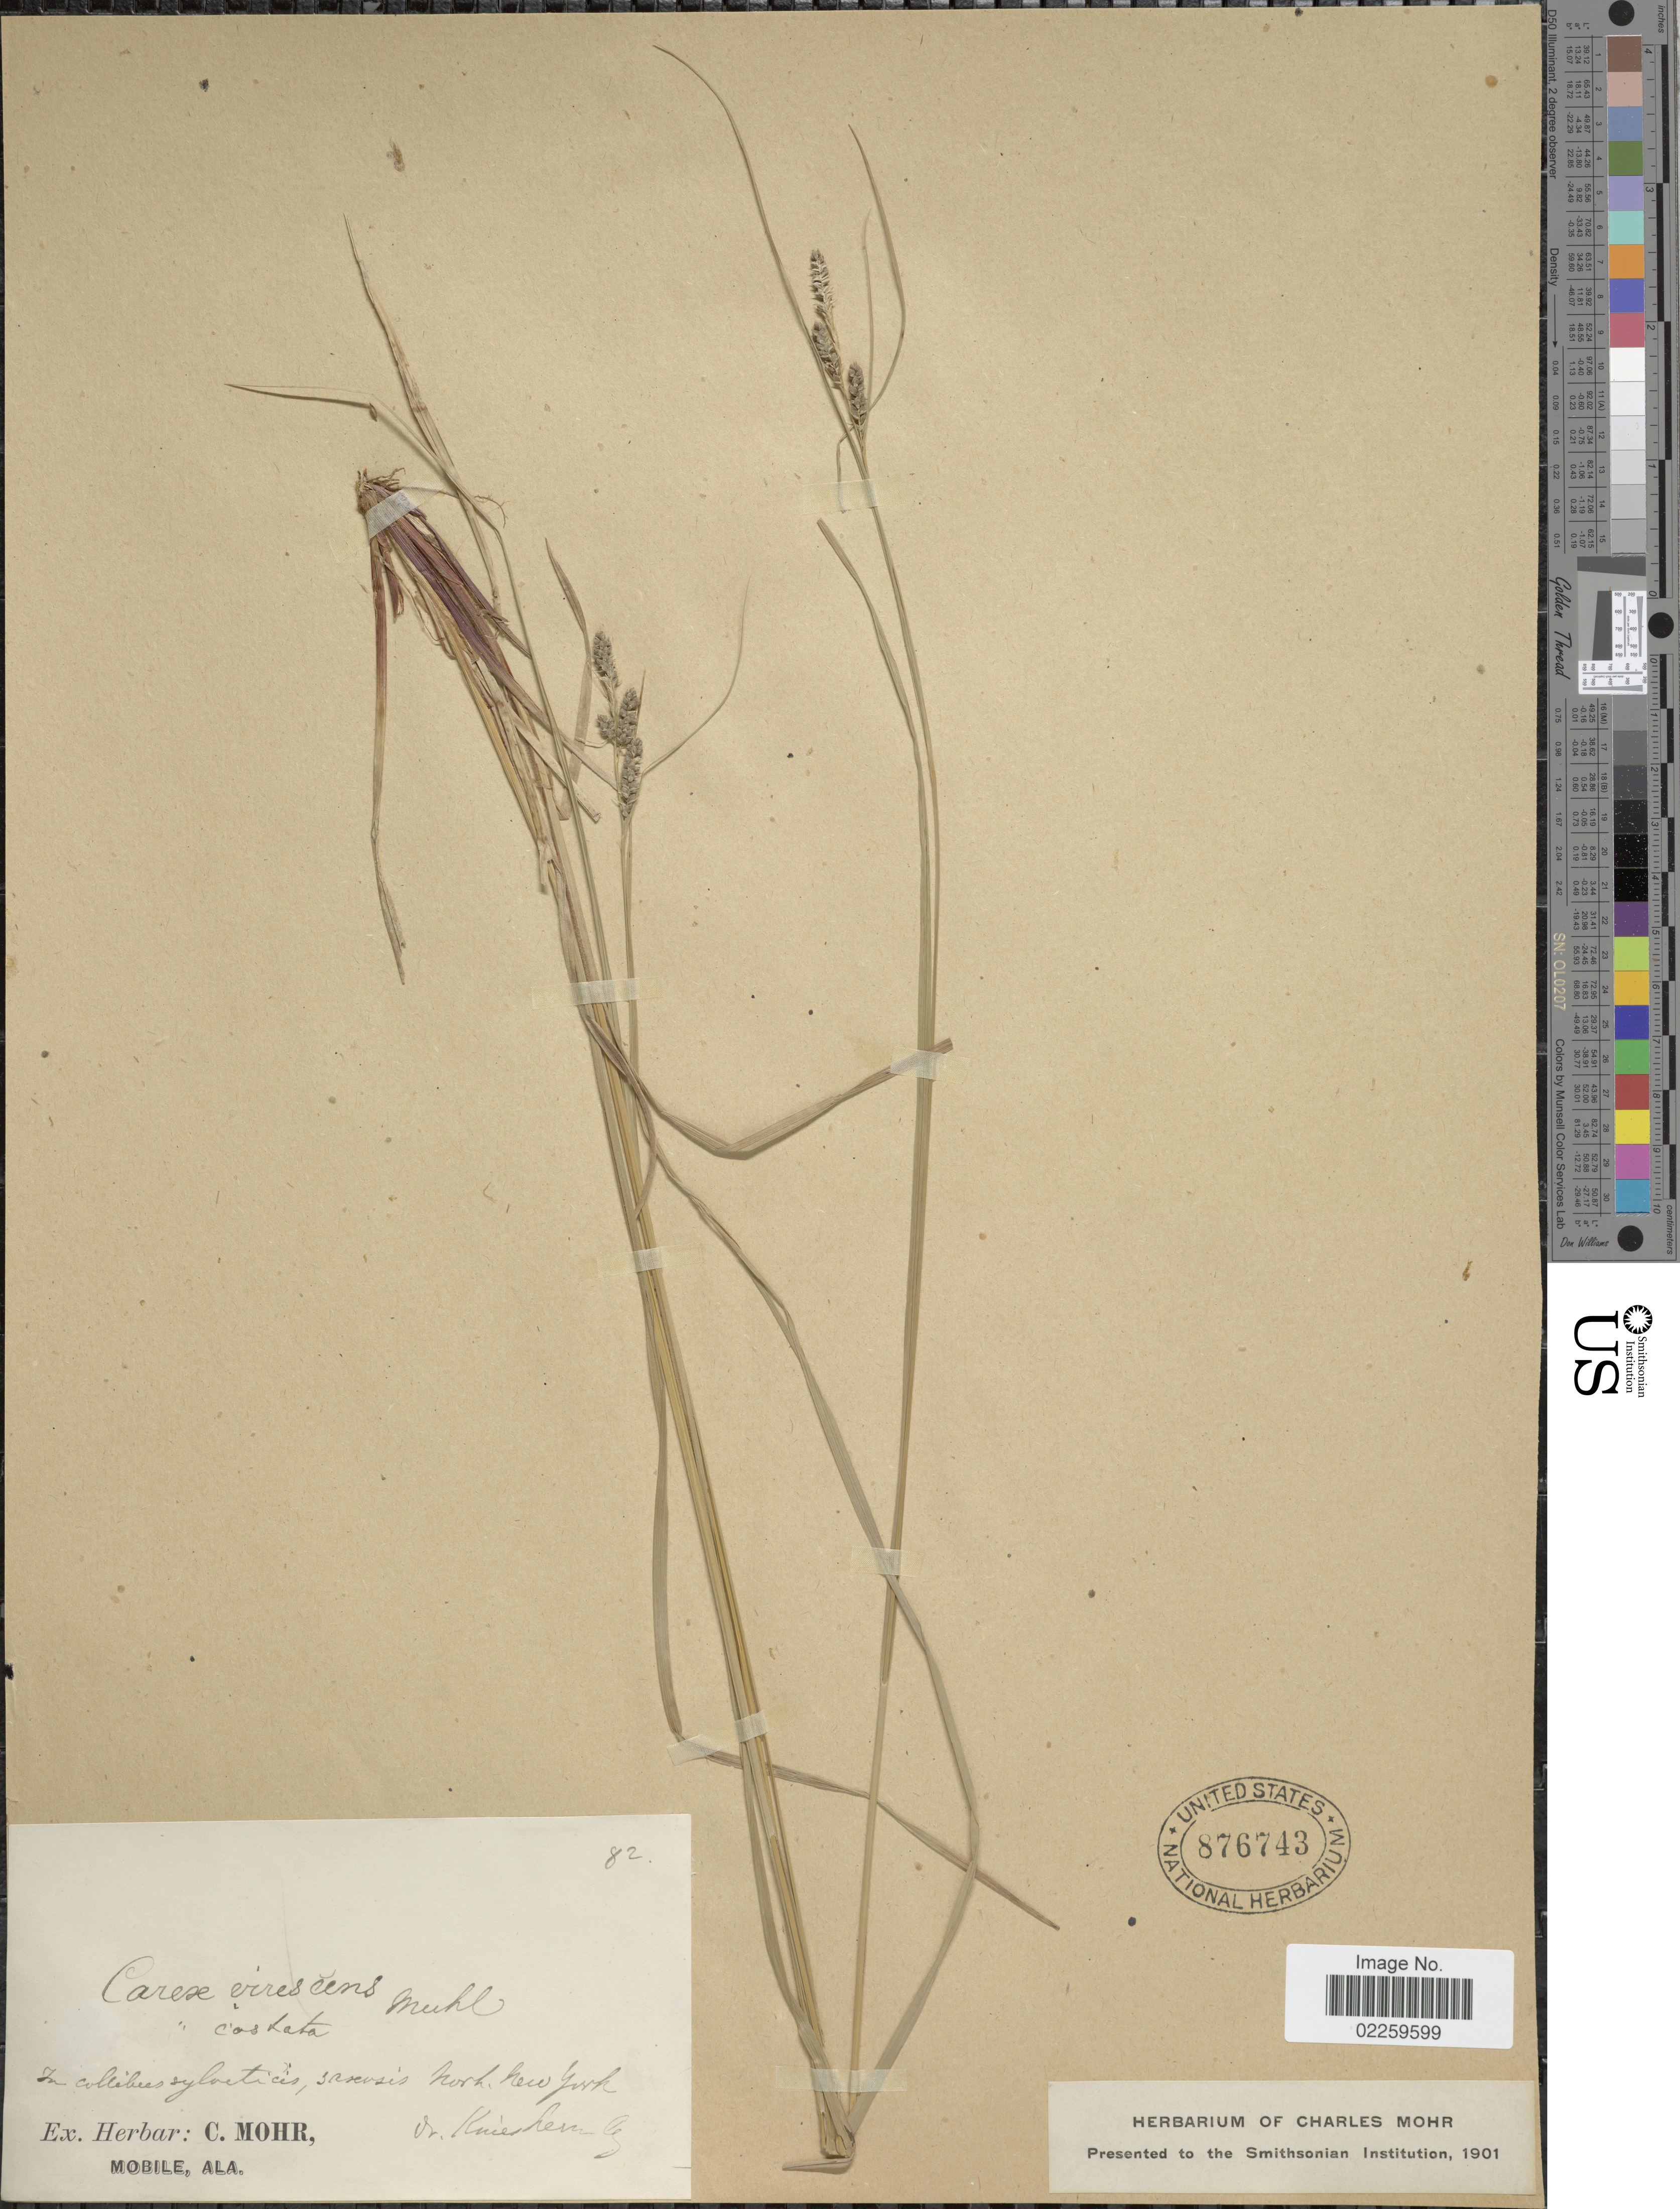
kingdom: Plantae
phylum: Tracheophyta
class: Liliopsida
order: Poales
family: Cyperaceae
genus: Carex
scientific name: Carex swanii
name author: (Fernald) Mack.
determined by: Strong, Mark T., (BOT), Smithsonian Institution - National Museum of Natural History (UNITED STATES)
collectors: Knieskern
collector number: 82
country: United States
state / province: New York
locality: In collibus sylvaticis, arenosis Nork. New York.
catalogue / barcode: US 876743